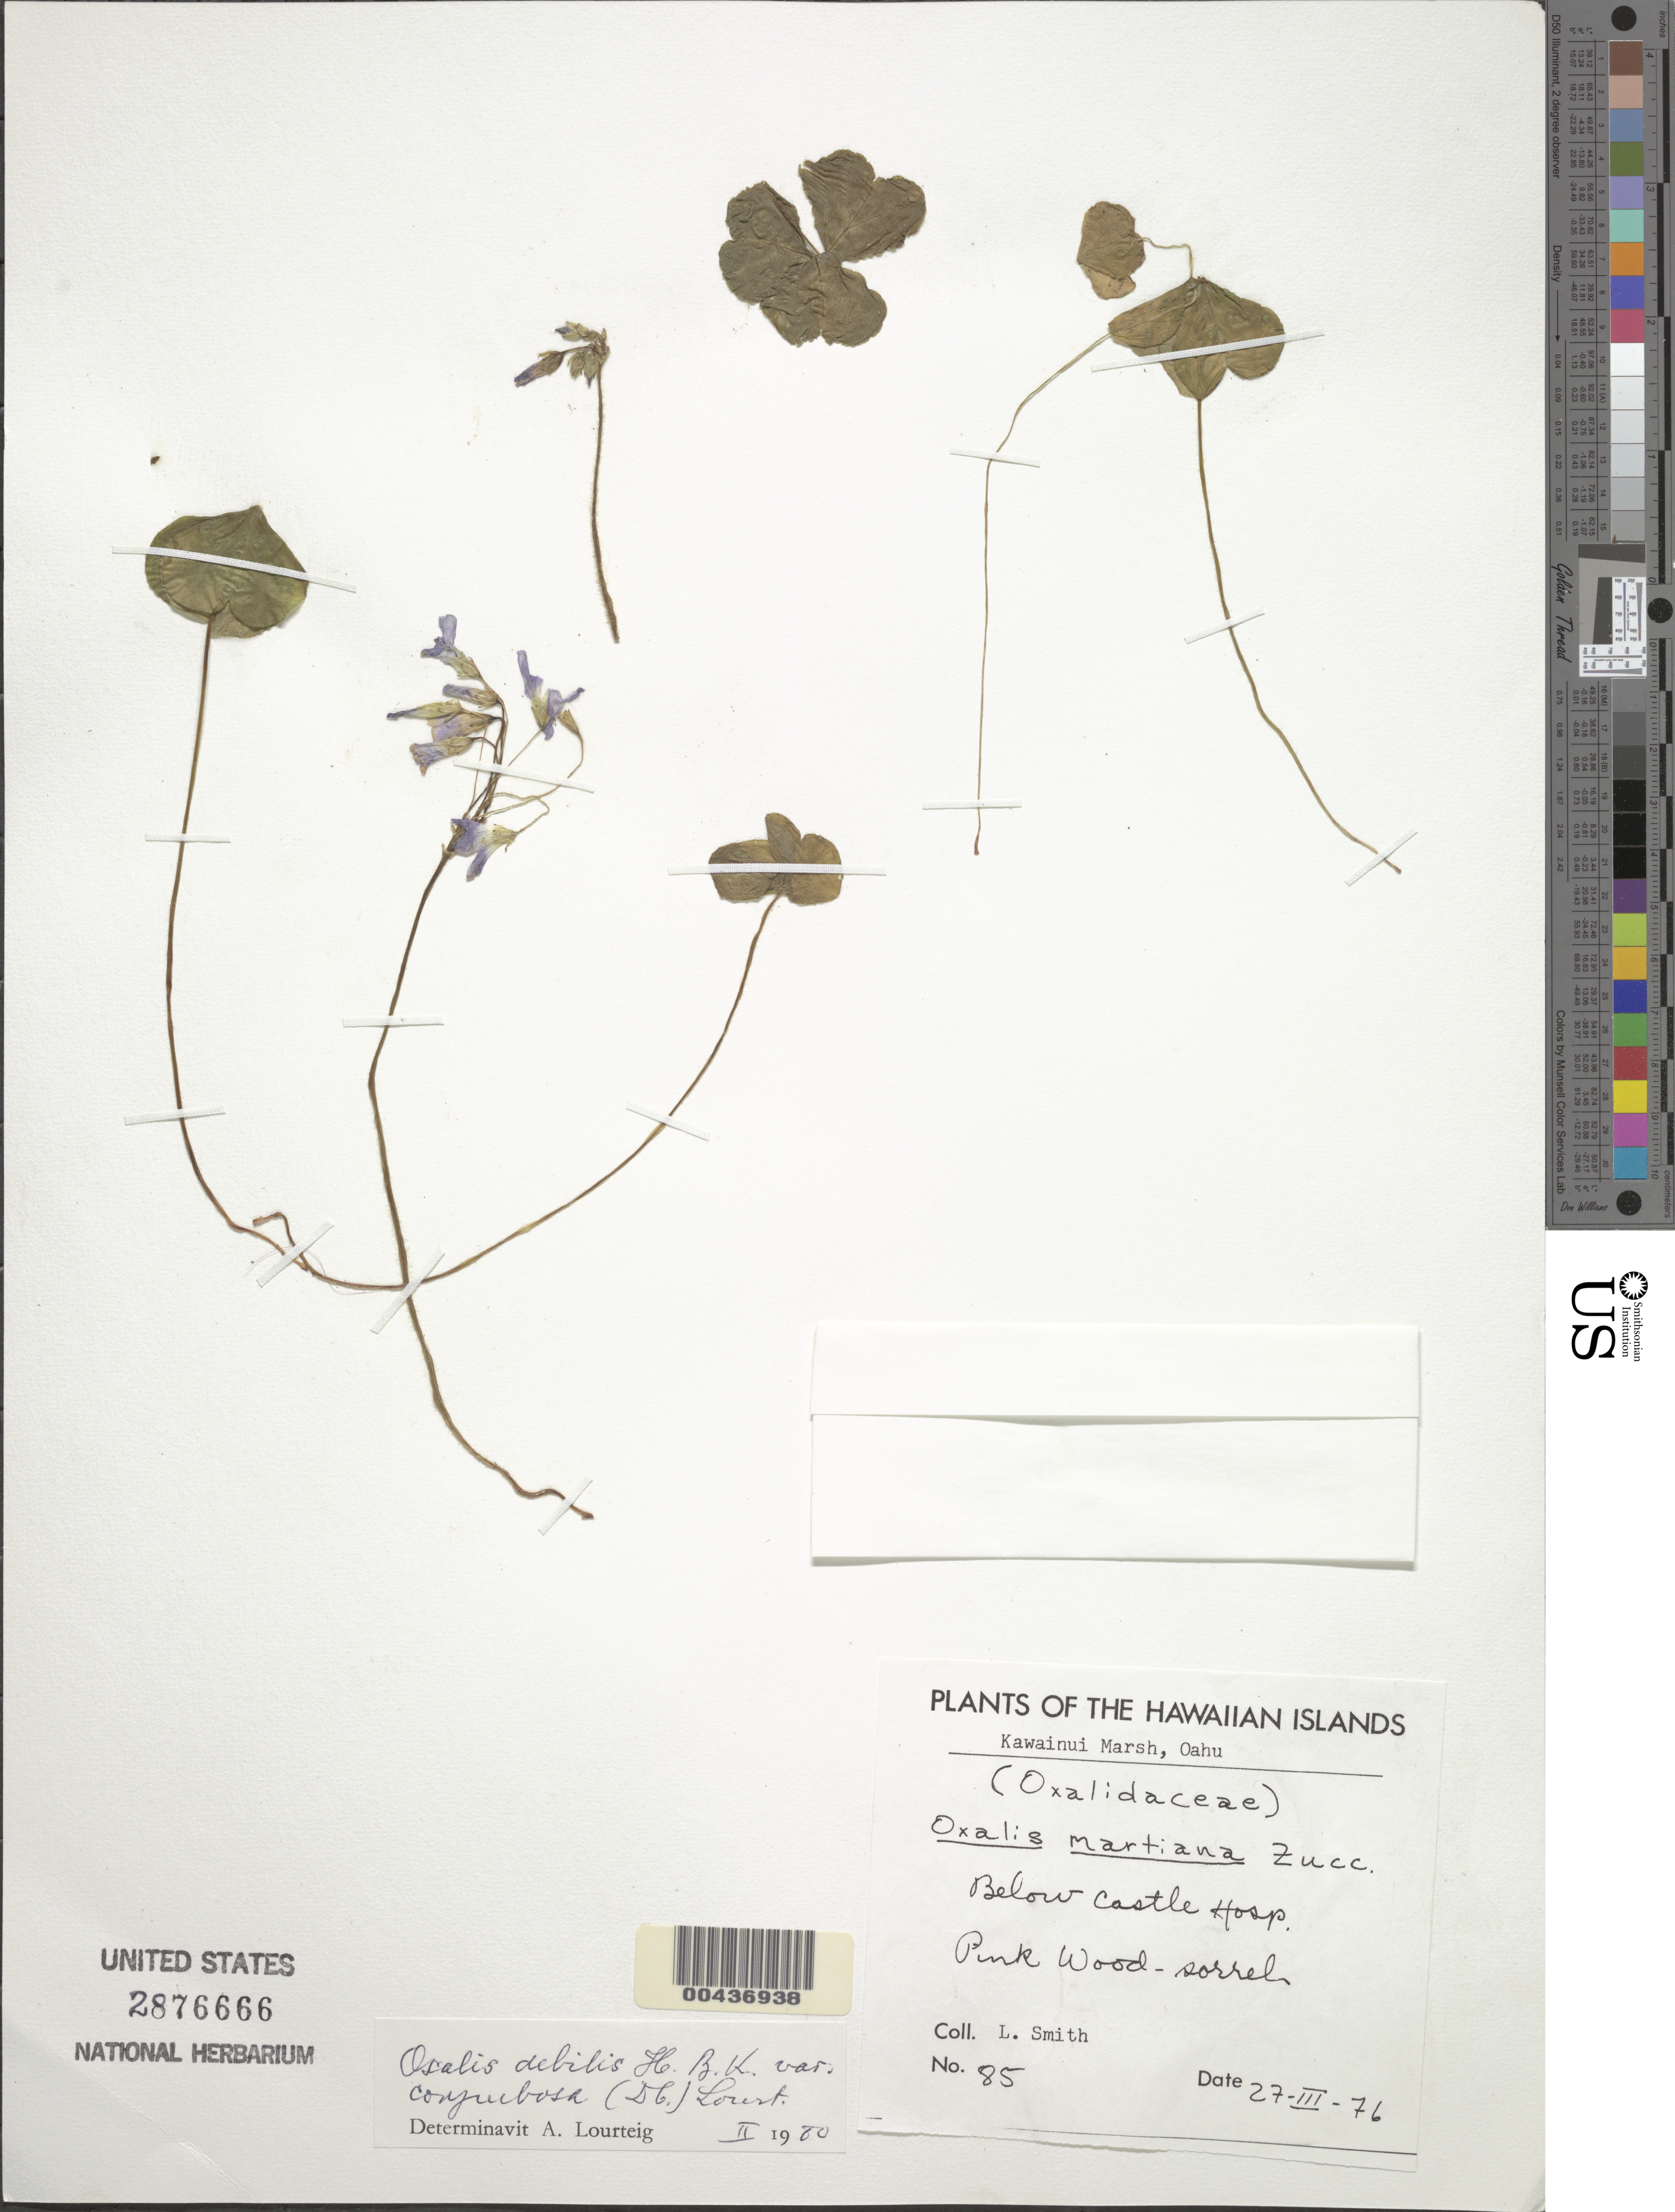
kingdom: Plantae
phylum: Tracheophyta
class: Magnoliopsida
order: Oxalidales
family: Oxalidaceae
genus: Oxalis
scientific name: Oxalis debilis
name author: Kunth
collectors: L. Smith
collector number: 85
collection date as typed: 27 Mar 1976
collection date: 1976-03-27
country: United States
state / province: Hawaii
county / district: Honolulu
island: Oahu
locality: Kawainui Marsh, below Castle Hosp., Oahu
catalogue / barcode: US 2876666